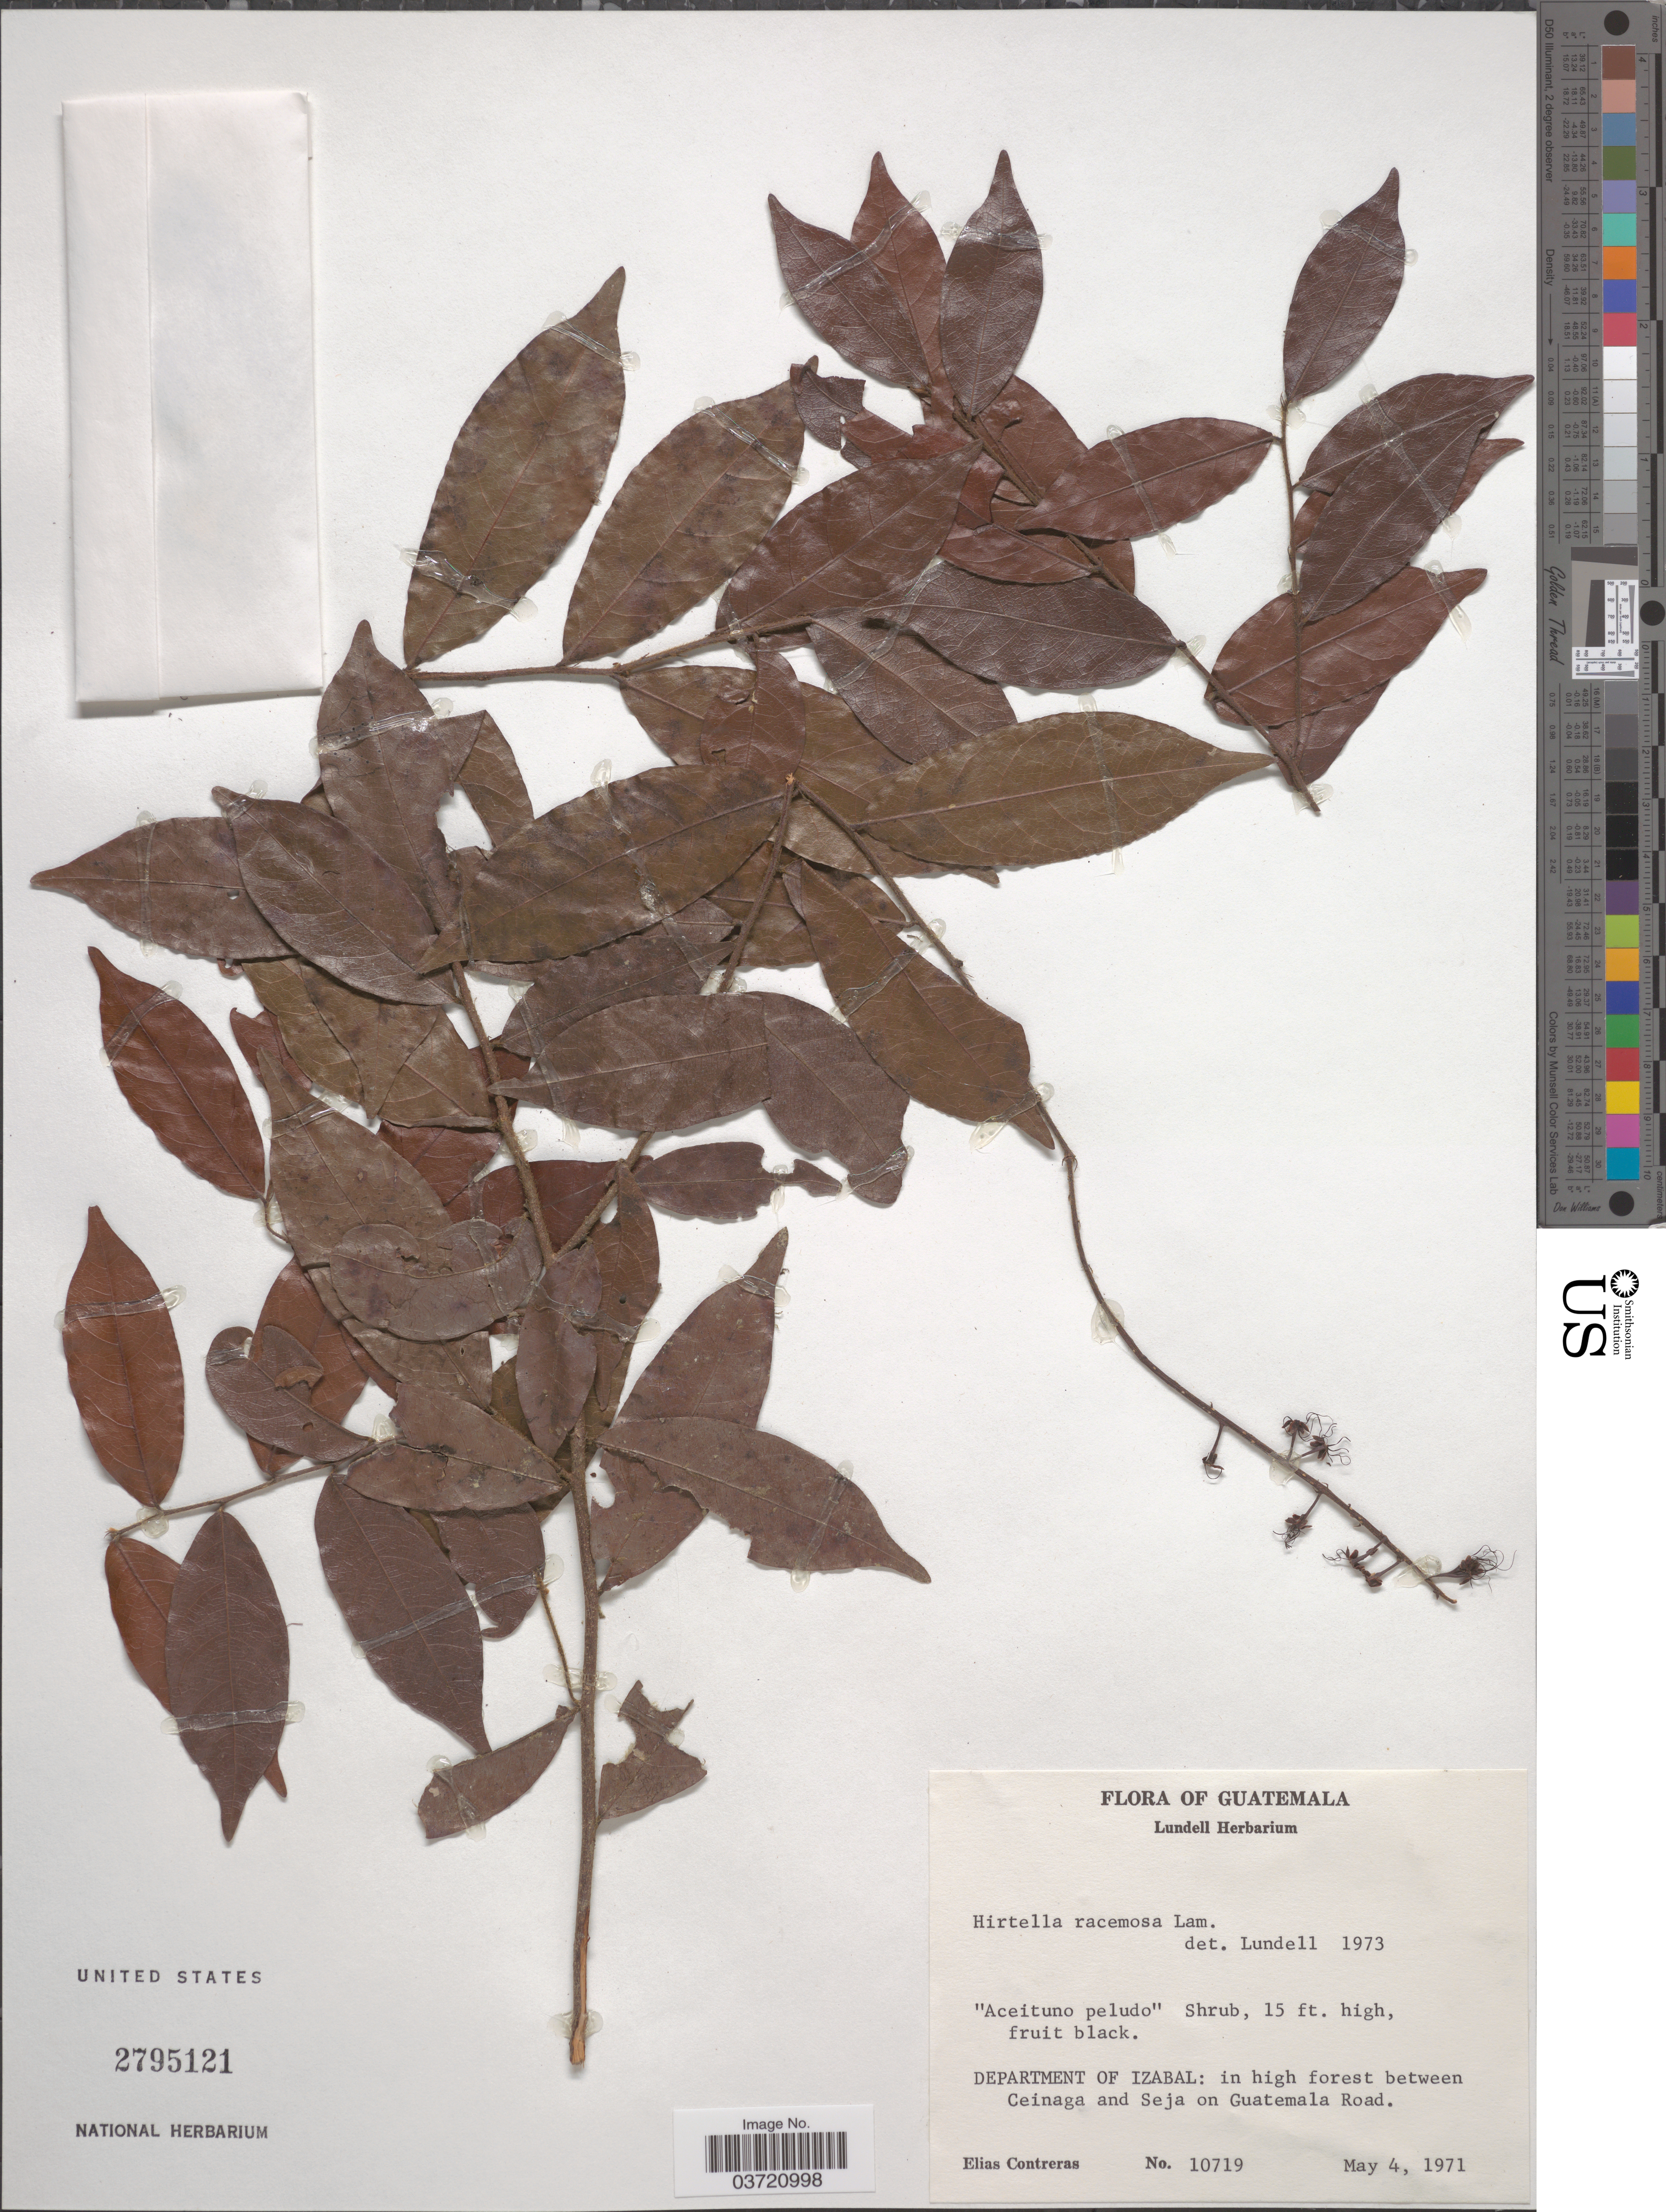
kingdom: Plantae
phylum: Tracheophyta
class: Magnoliopsida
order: Malpighiales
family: Chrysobalanaceae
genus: Hirtella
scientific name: Hirtella racemosa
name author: Lam.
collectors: E. Contreras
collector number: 10719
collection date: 1971-05-04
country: Guatemala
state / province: Izabal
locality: Department of Izabal: in high forest between Ceinaga and Seja on Guatemala Road.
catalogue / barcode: US 2795121